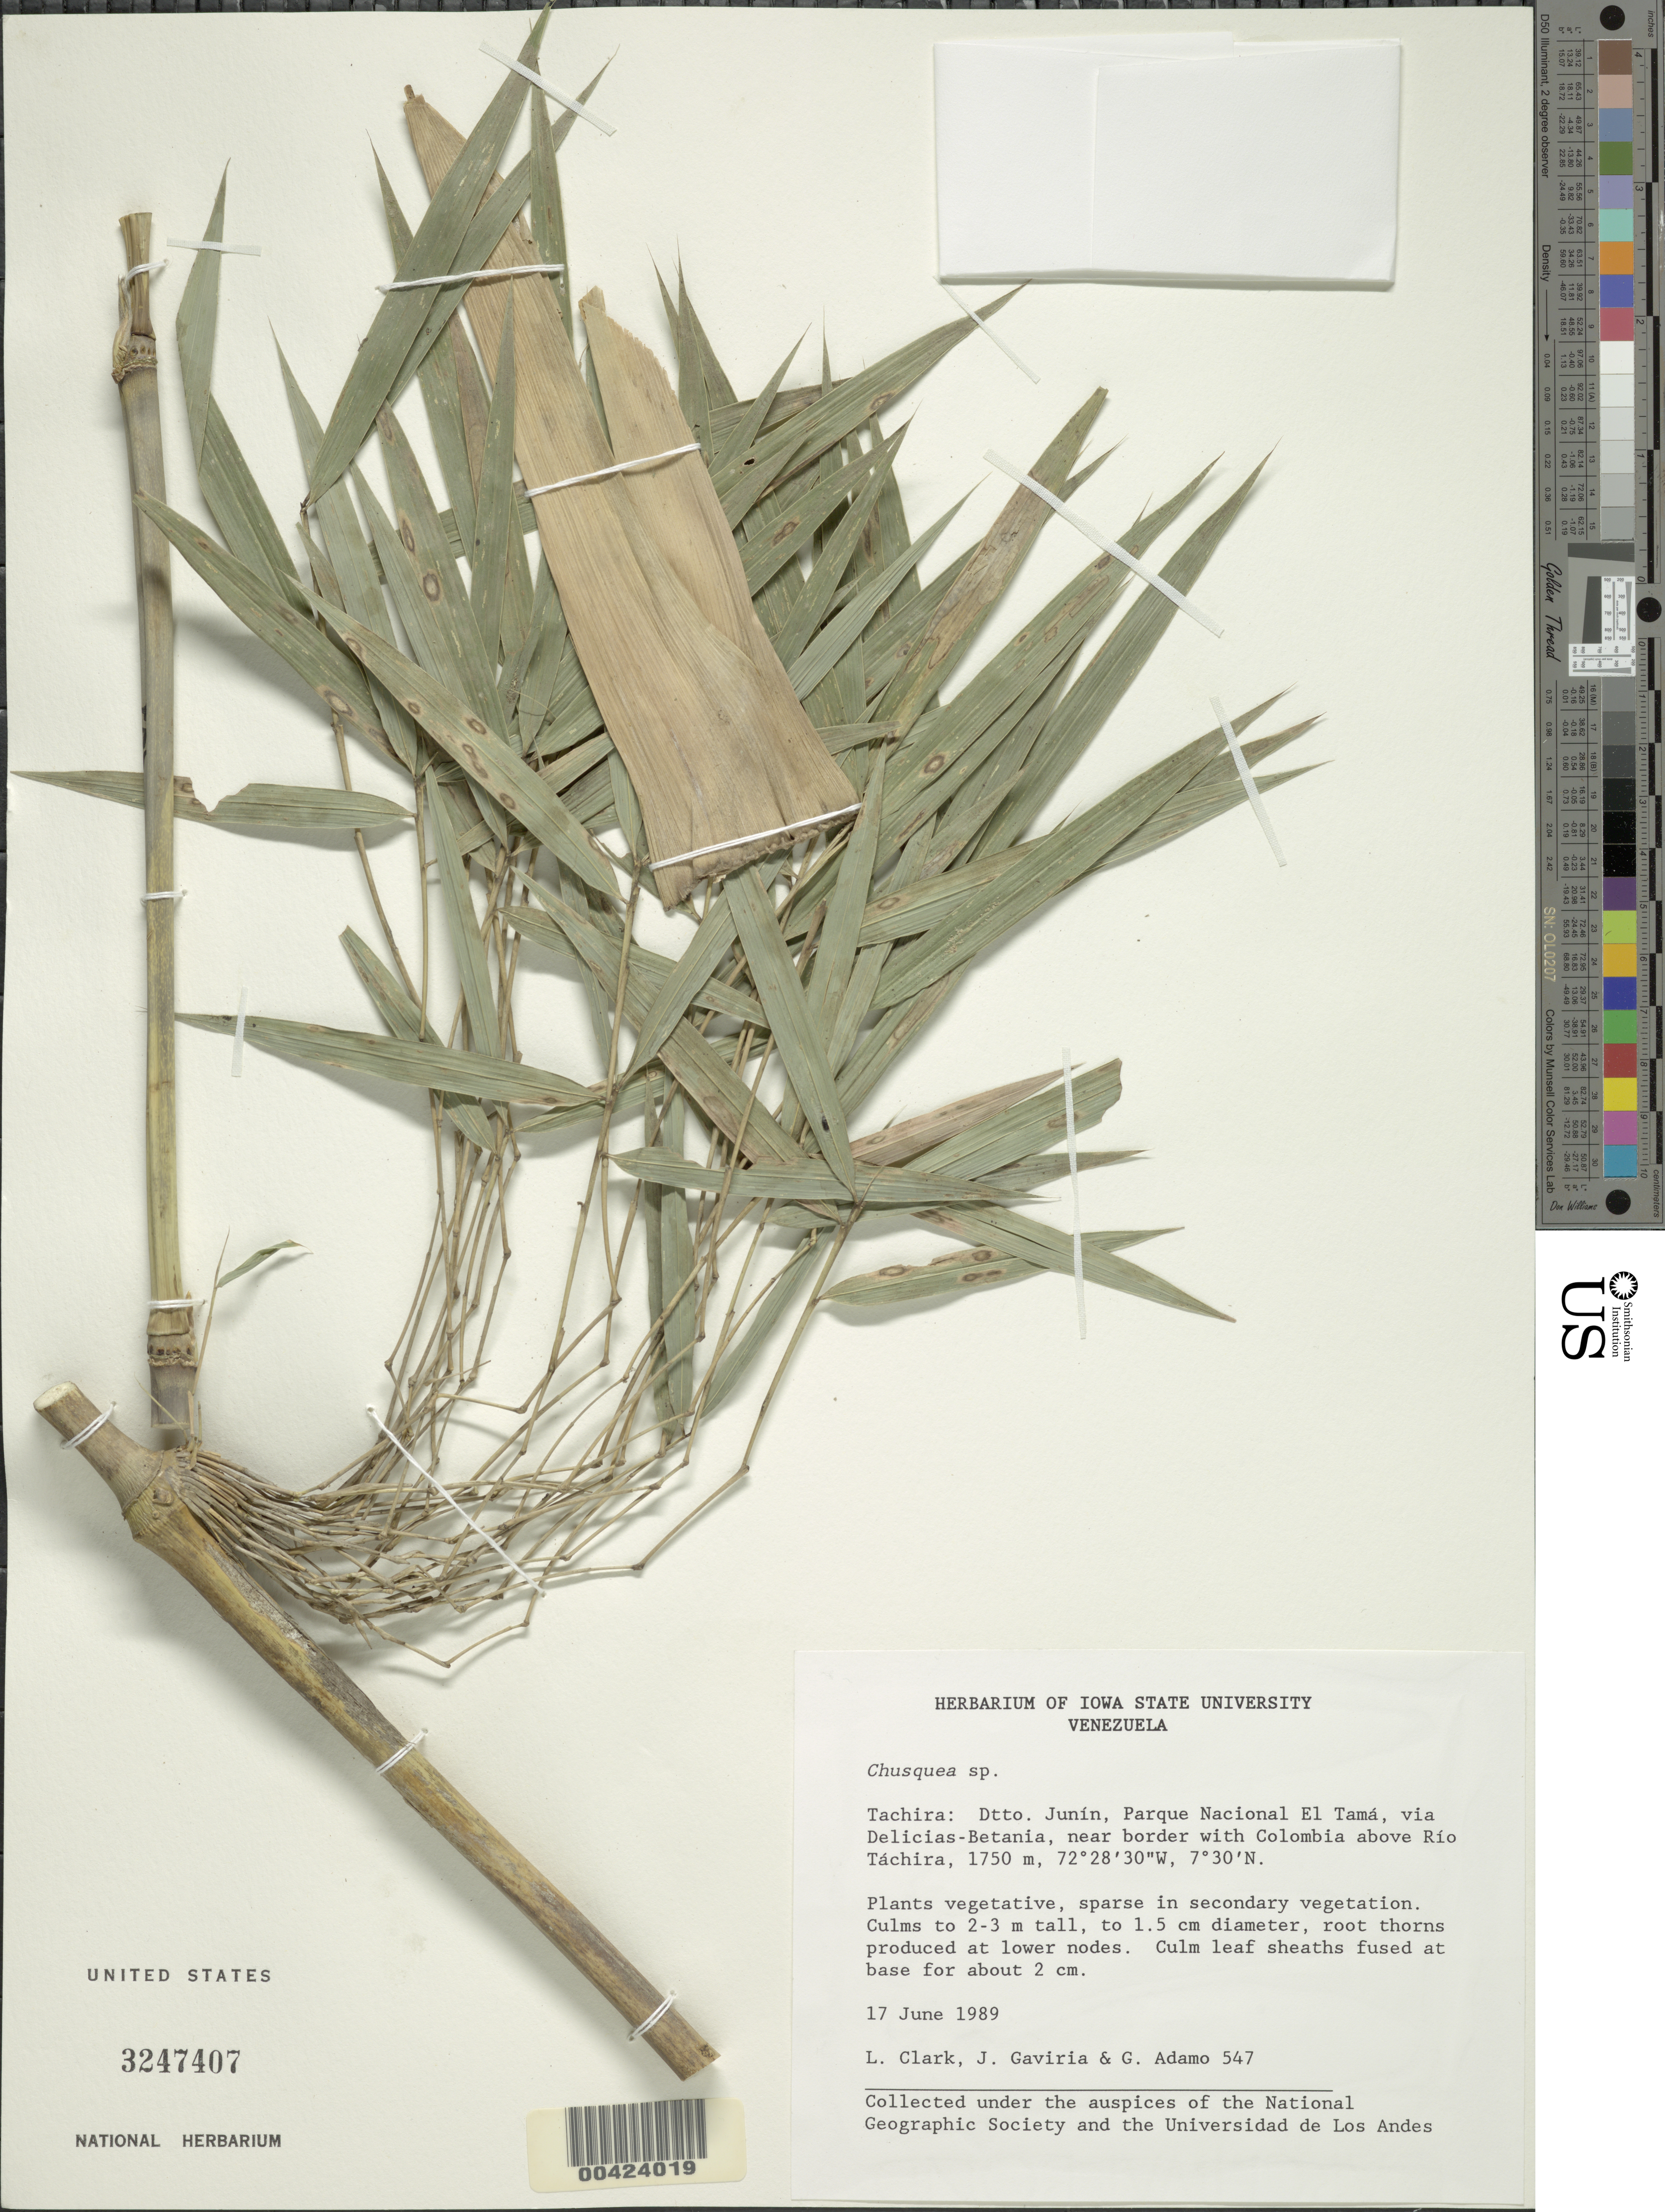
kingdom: Plantae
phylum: Tracheophyta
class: Liliopsida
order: Poales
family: Poaceae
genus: Chusquea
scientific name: Chusquea sp.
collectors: L. G. Clark, J. Gaviria & G. Adamo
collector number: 547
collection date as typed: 17 Jun 1989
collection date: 1989-06-17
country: Venezuela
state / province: Tachira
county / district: Junin Dtto.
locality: Parque nacional el tama; via delicias - betania; near colombian boreder above rio tachira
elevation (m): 1750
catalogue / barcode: US 3247407